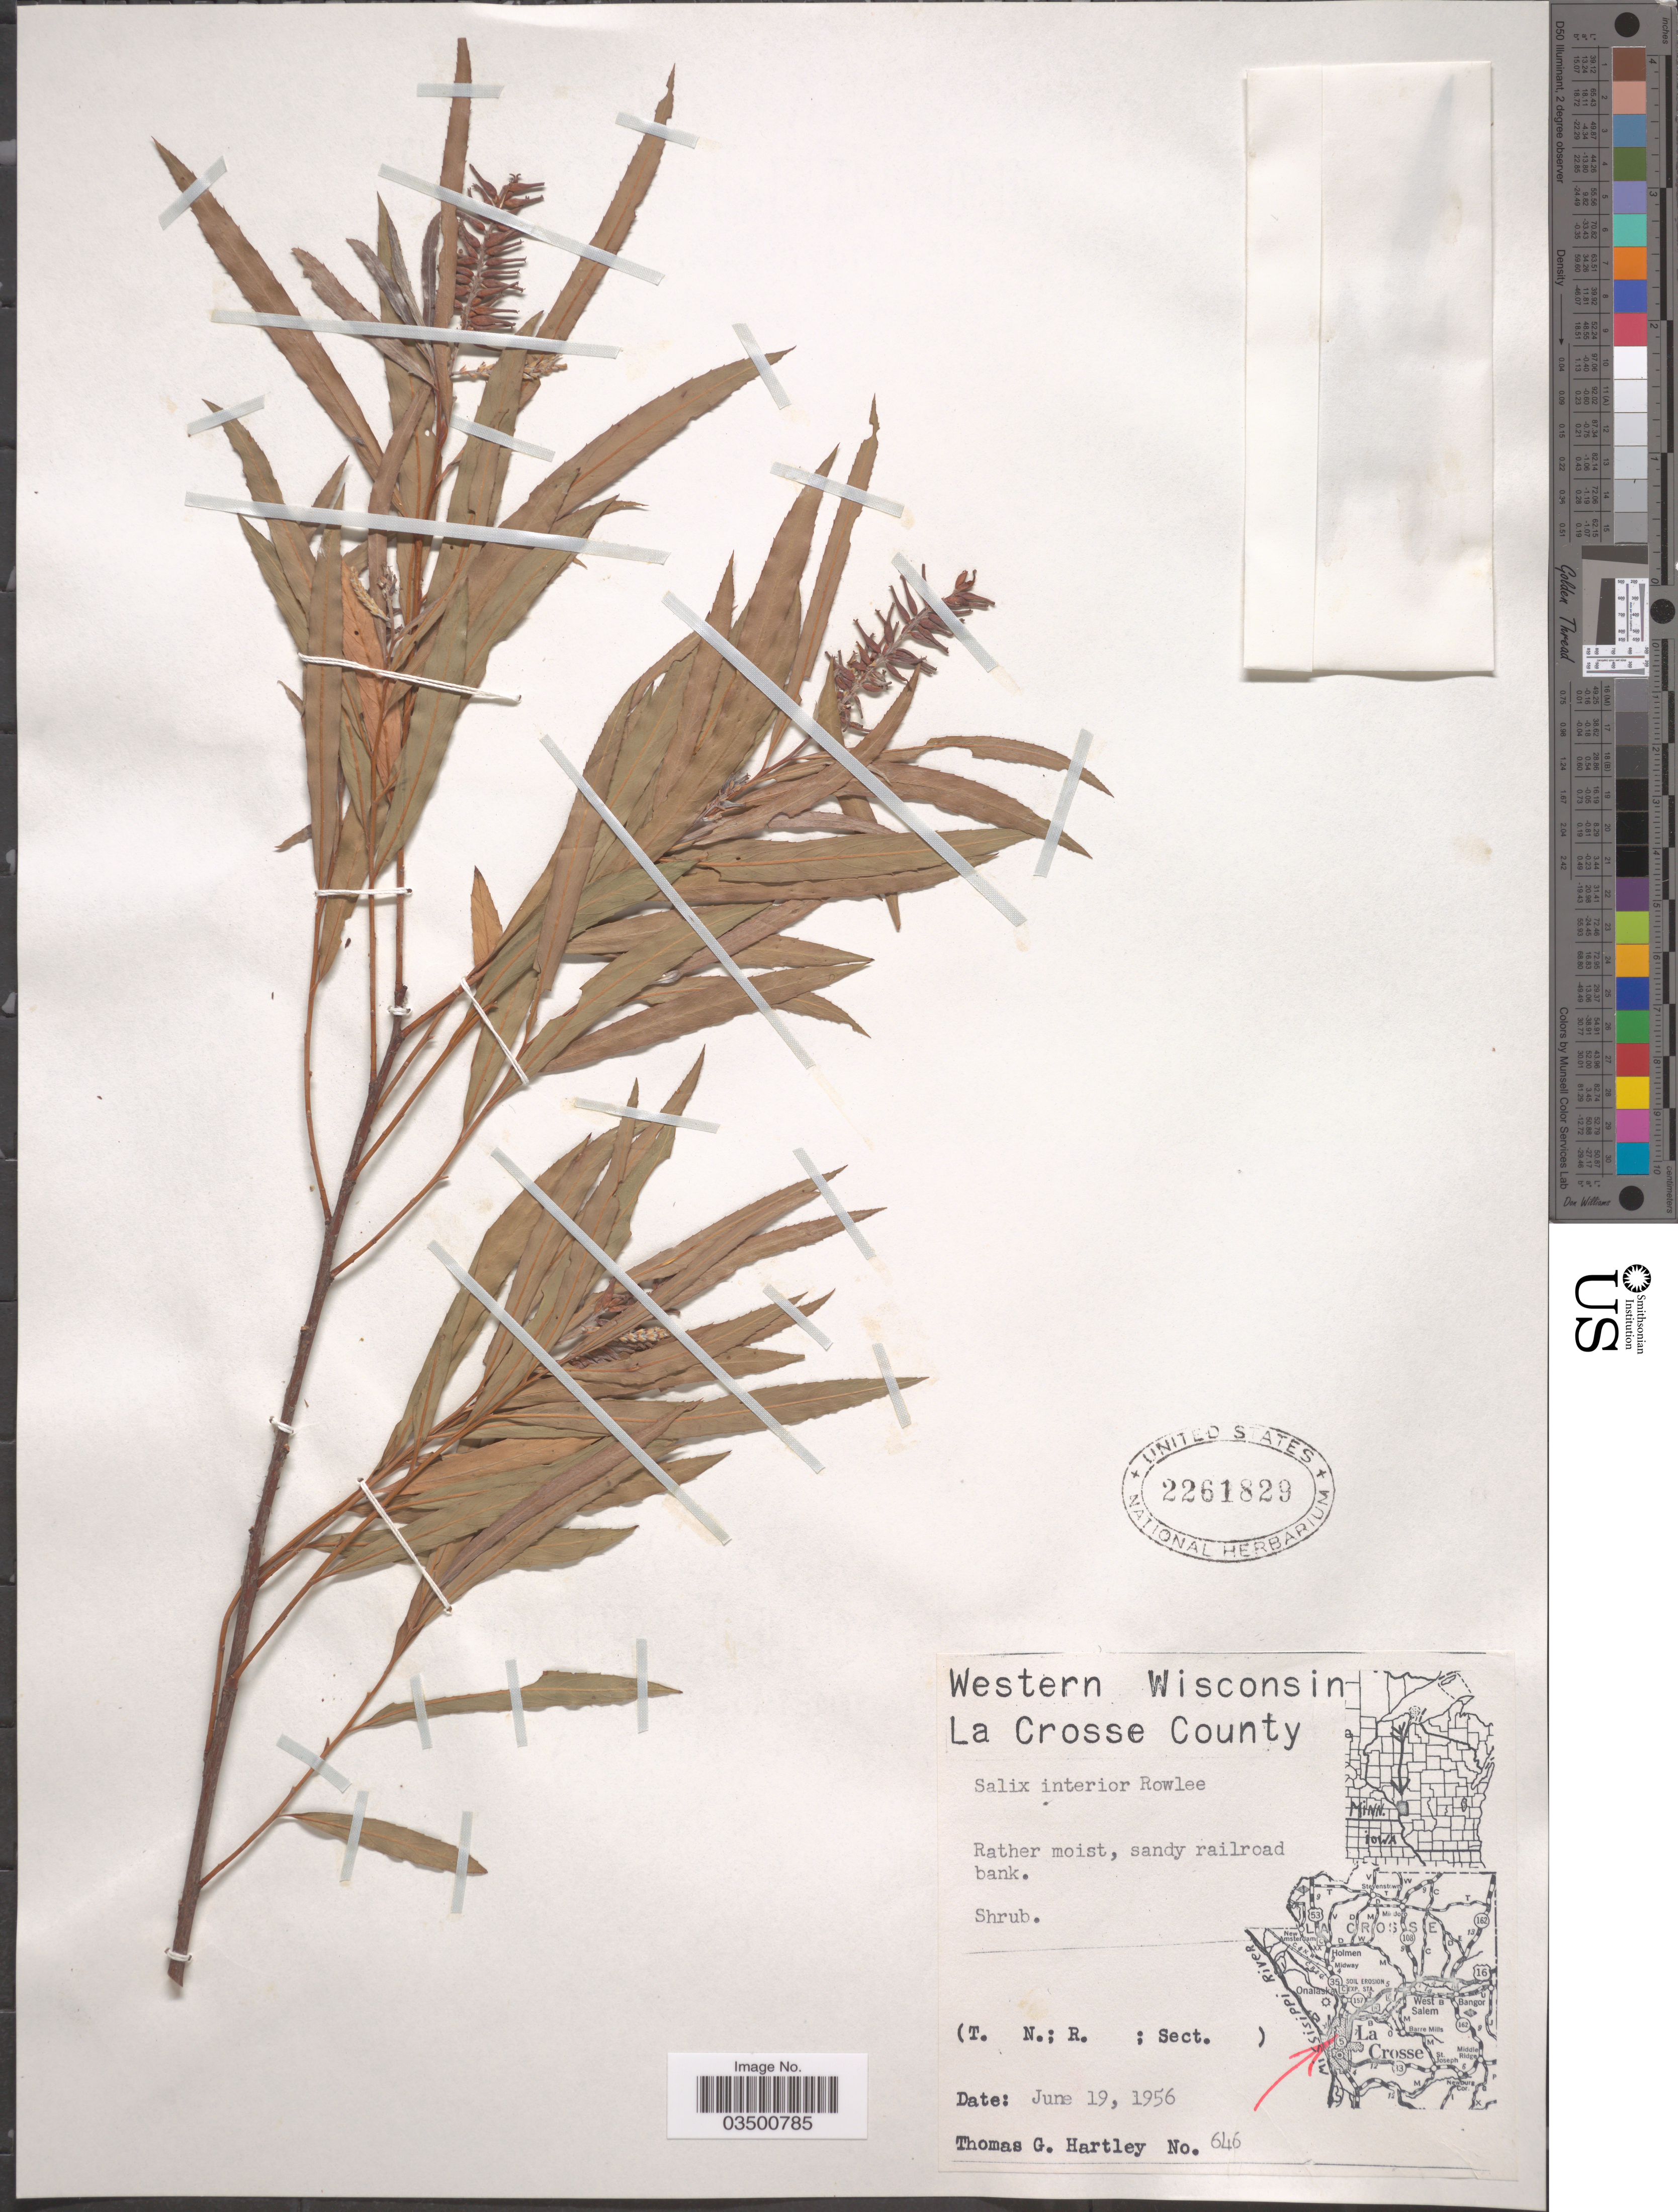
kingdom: Plantae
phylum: Tracheophyta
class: Magnoliopsida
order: Malpighiales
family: Salicaceae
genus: Salix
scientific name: Salix interior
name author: Rowlee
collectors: T. G. Hartley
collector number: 646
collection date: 1956-06-19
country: United States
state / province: Wisconsin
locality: Western Wisconsin. La Crosse County.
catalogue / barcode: US 2261829